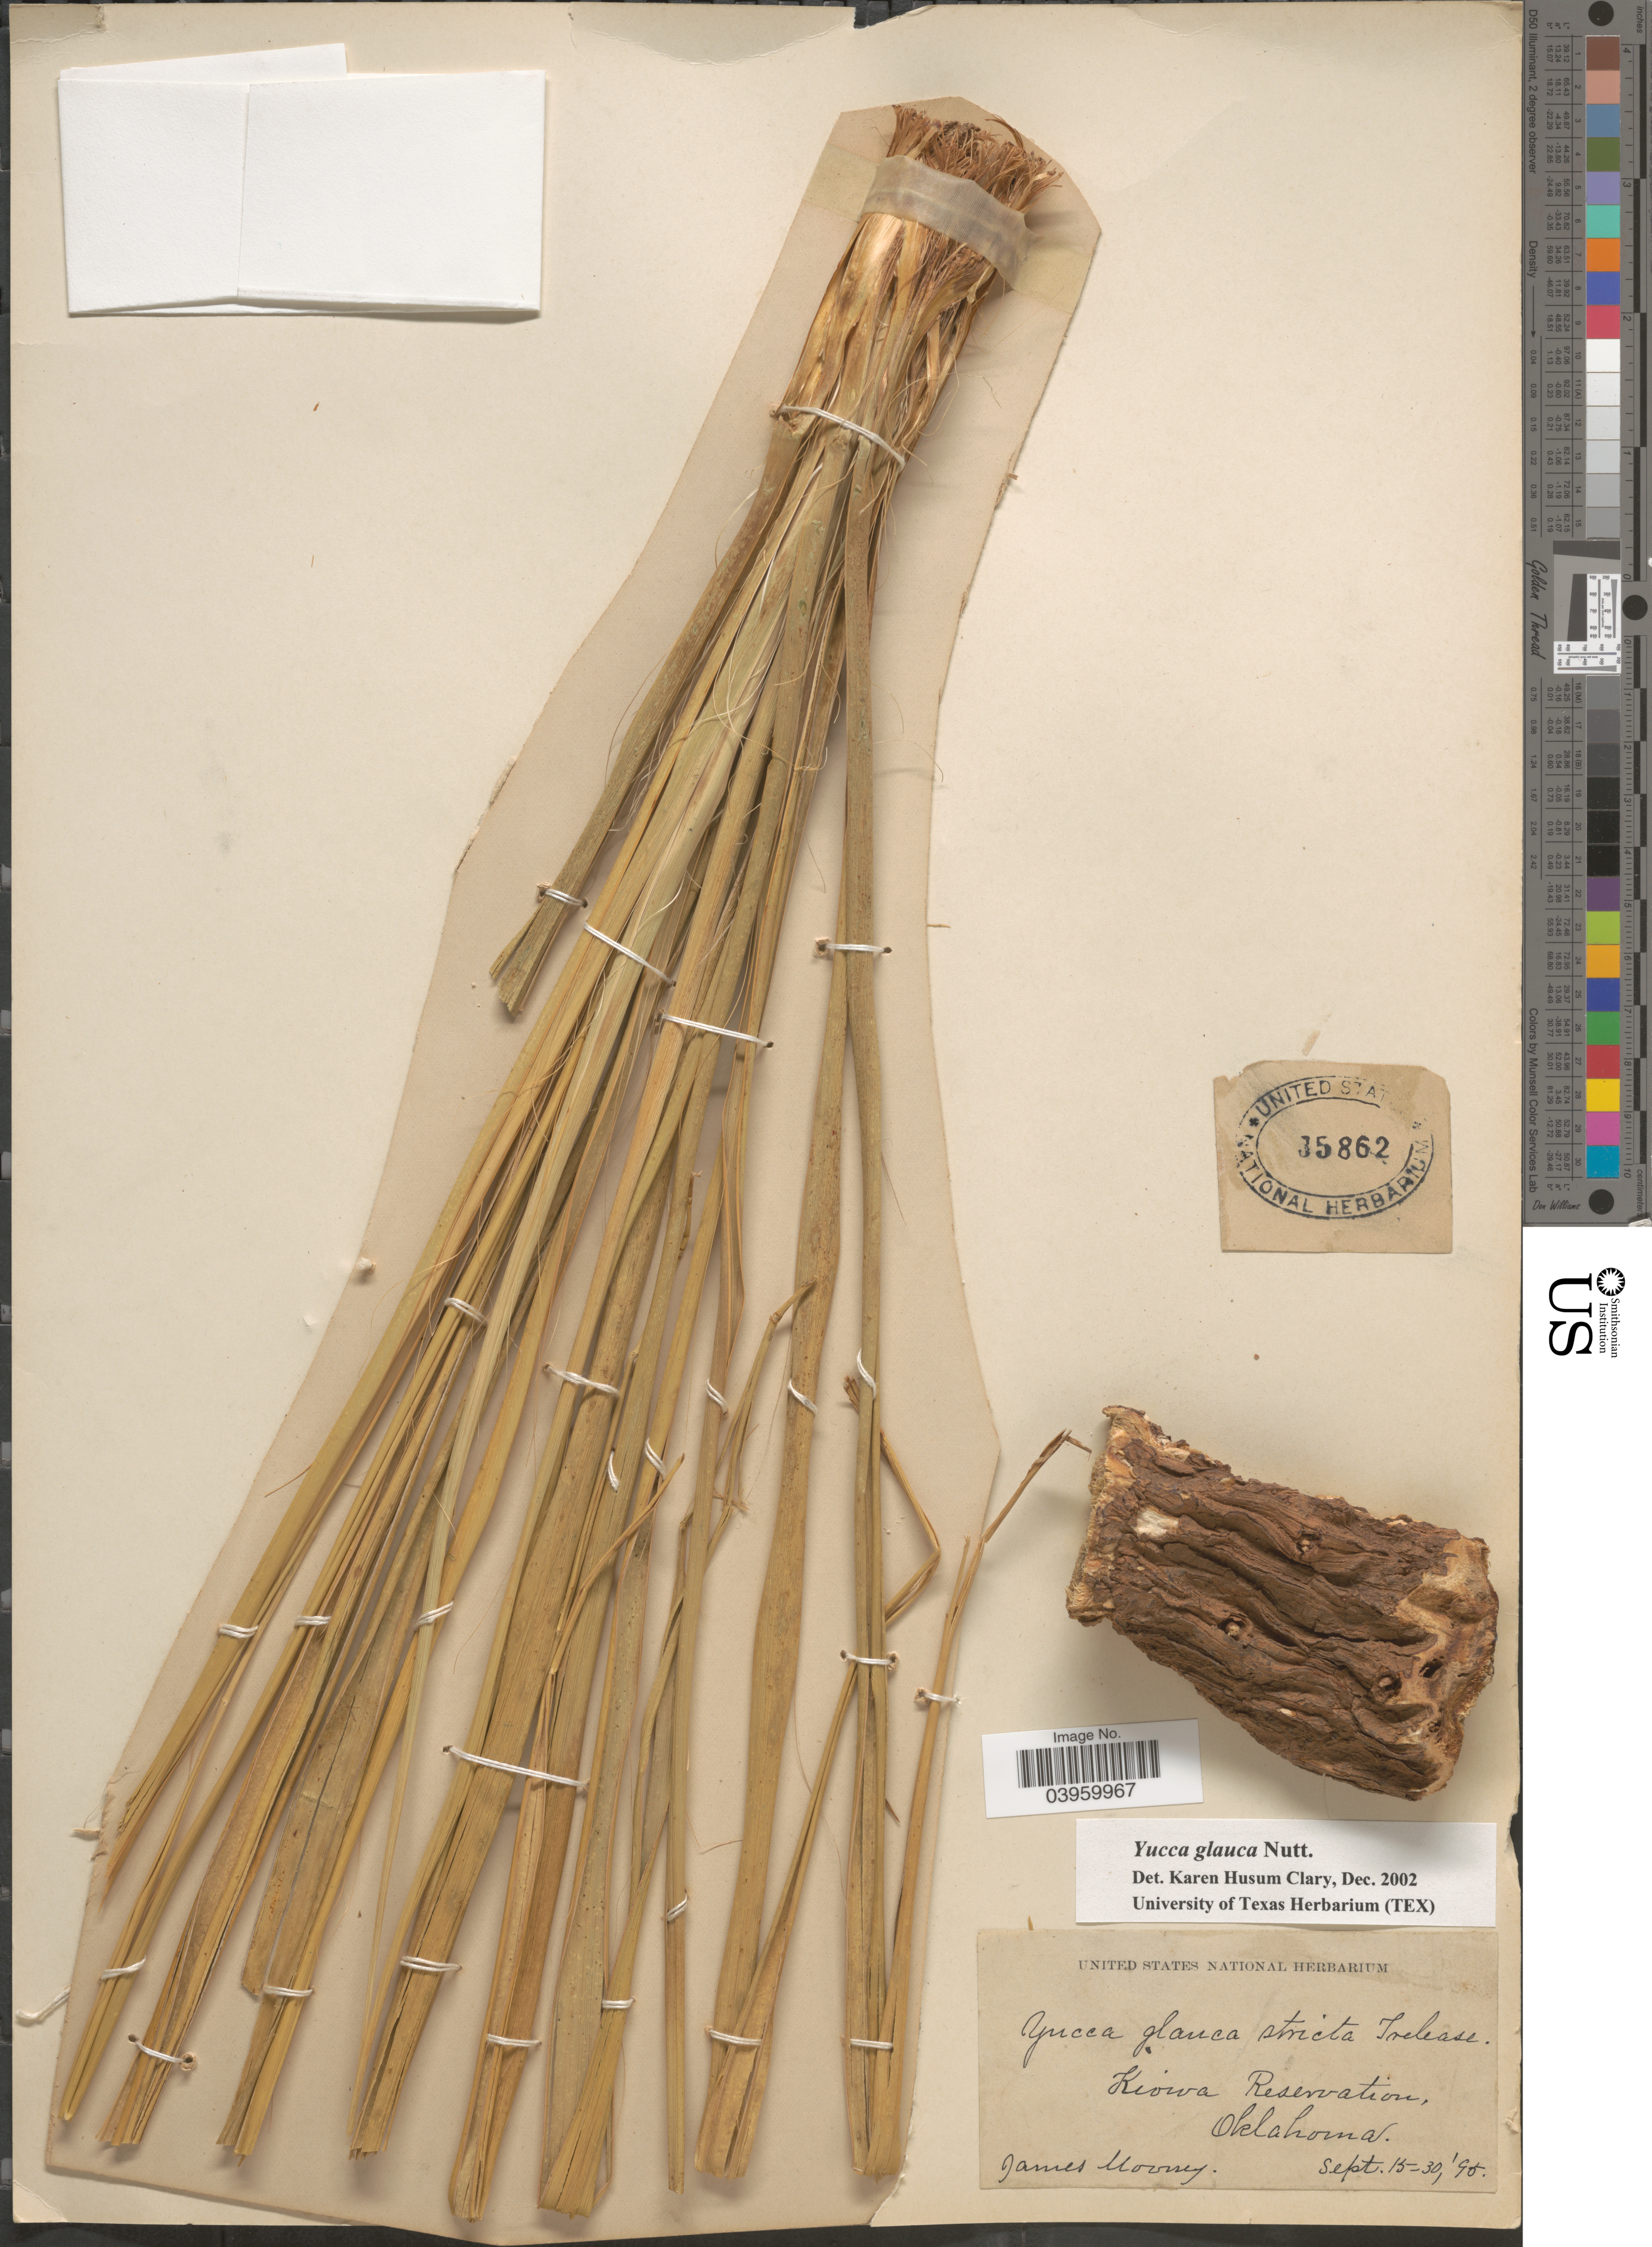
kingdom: Plantae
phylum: Tracheophyta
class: Liliopsida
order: Asparagales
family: Asparagaceae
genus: Yucca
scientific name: Yucca glauca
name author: Nutt.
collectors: J. Mooney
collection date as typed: Transcribed d/m/y: 15/9/95 to 30/9/95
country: United States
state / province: Oklahoma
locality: Kiowa Reservation.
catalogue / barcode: US 35862